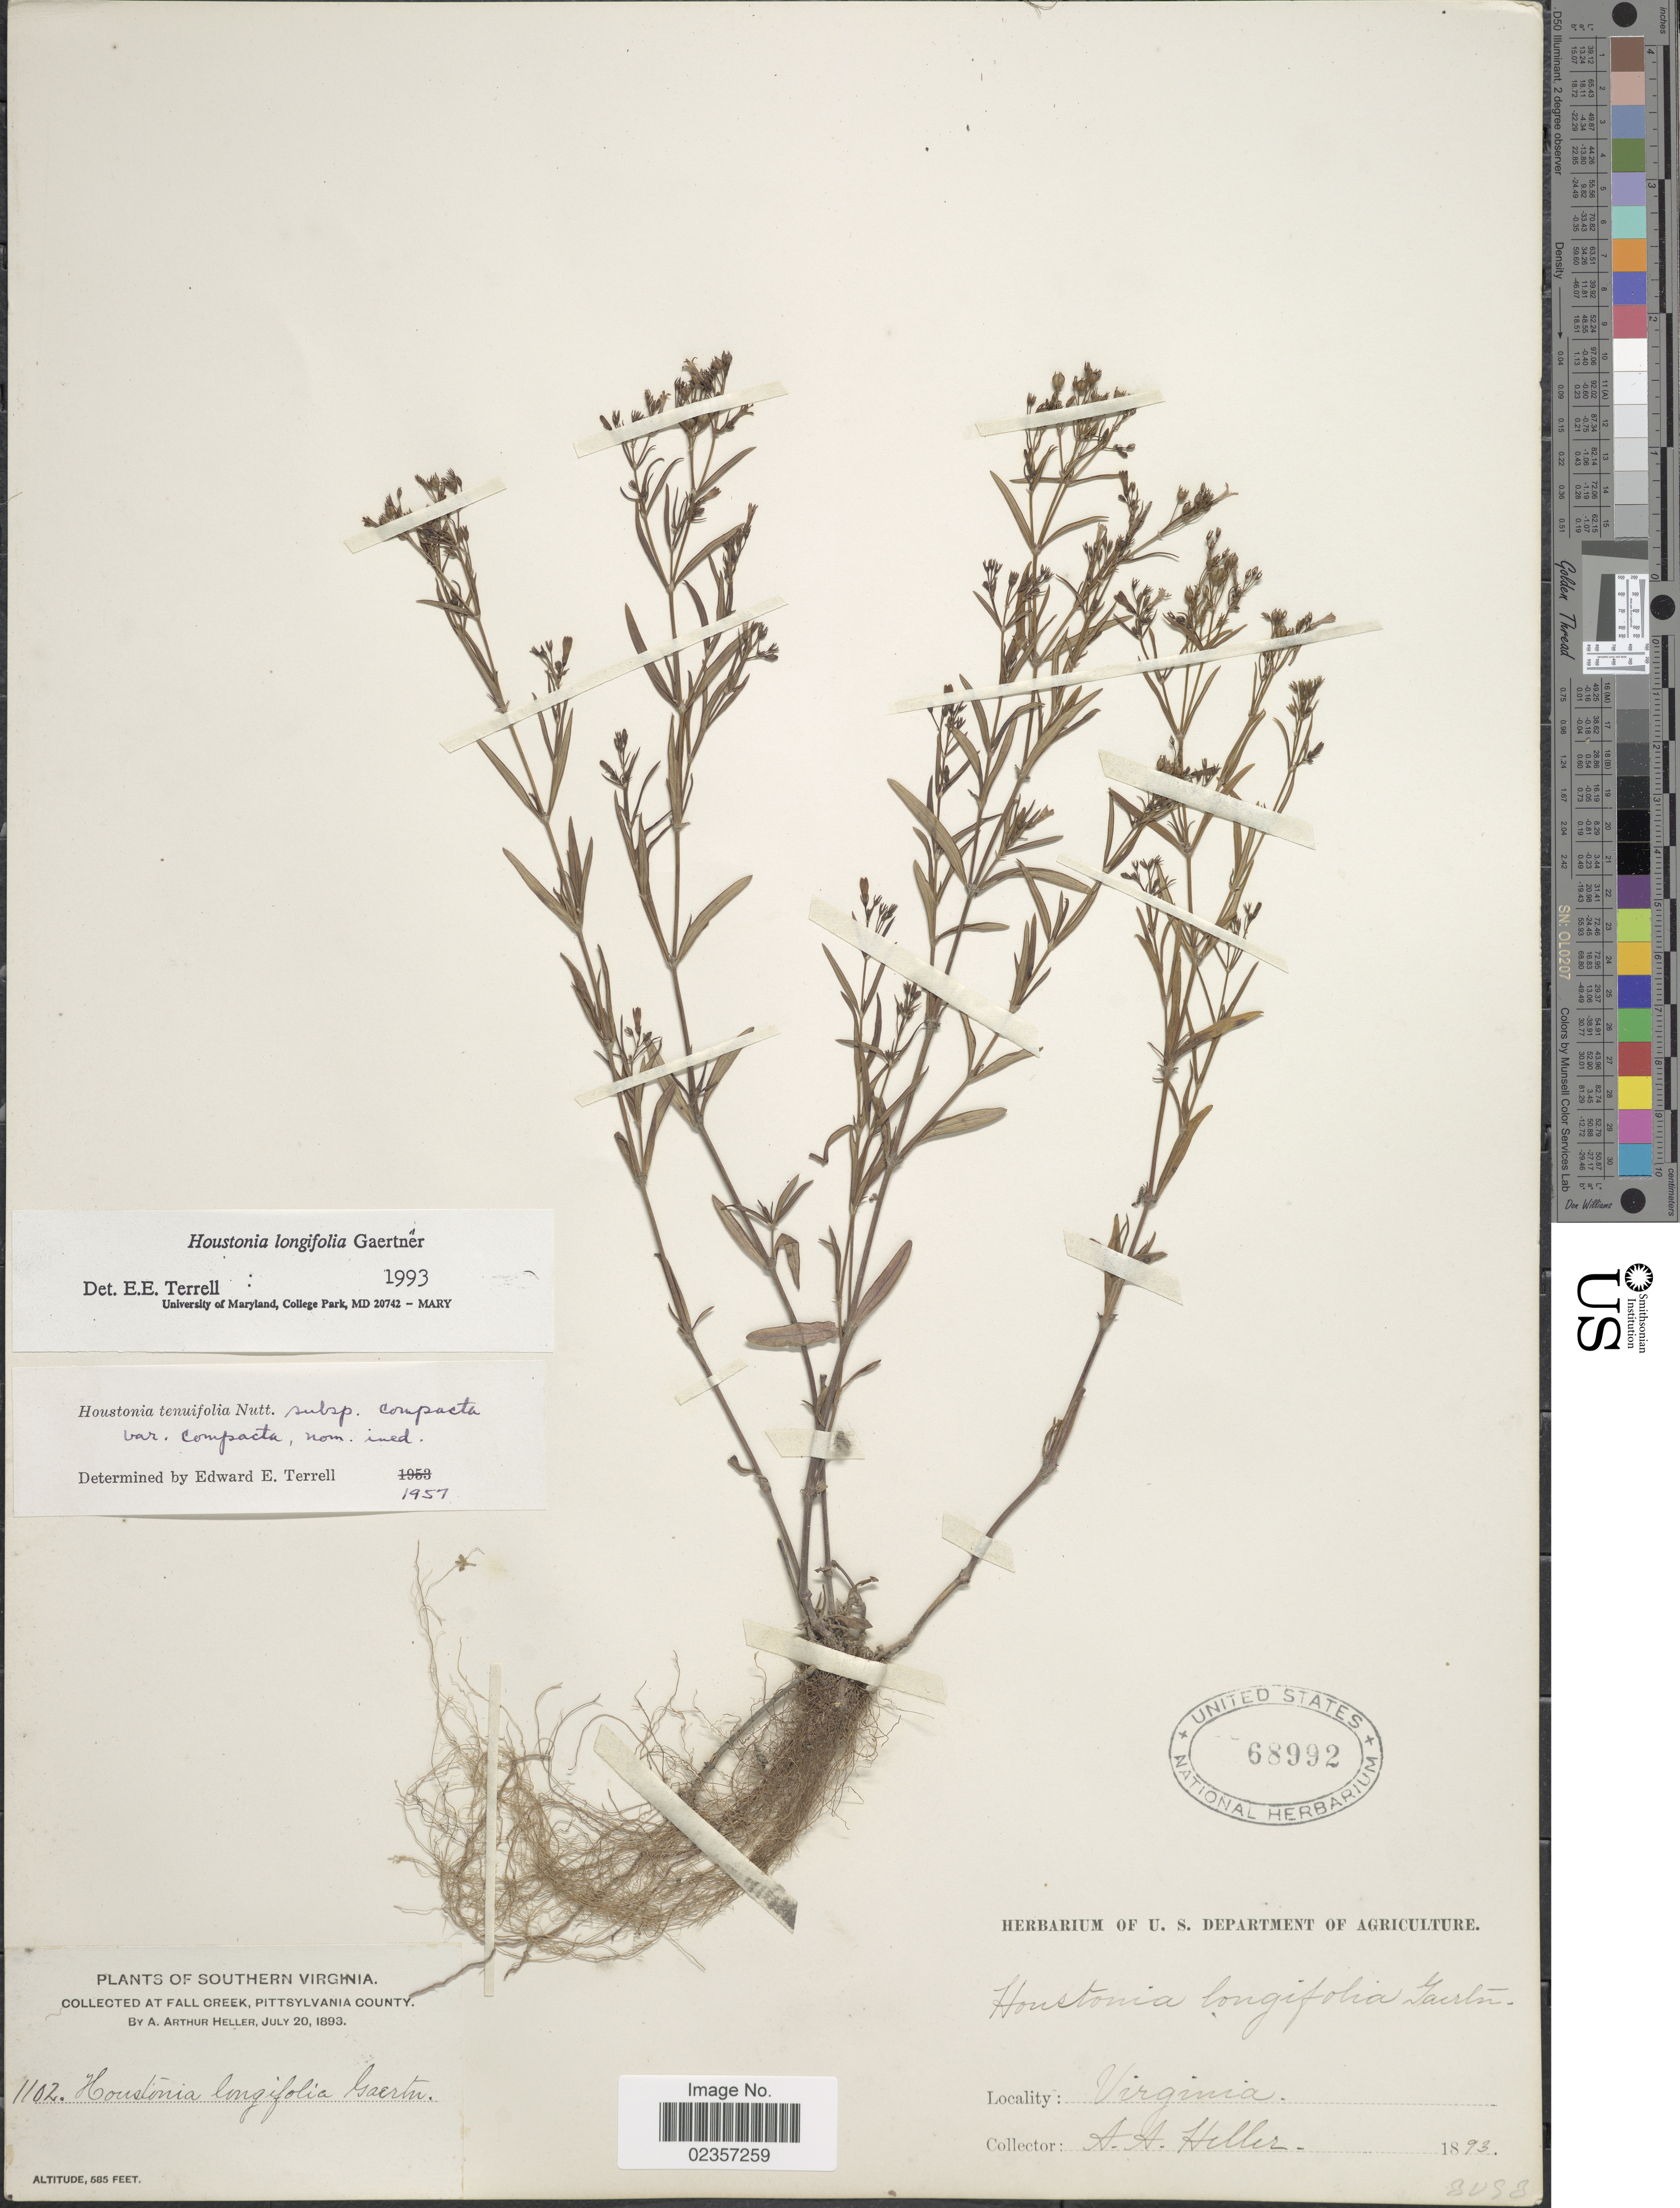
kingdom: Plantae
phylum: Tracheophyta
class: Magnoliopsida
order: Gentianales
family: Rubiaceae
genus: Houstonia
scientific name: Houstonia longifolia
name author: Gaertn.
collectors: A. A. Heller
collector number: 1102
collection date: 1893-07-20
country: United States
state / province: Virginia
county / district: Pittsylvania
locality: Southern Virginia. Fall Creek, Pittsylvania County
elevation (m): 178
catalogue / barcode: US 68992